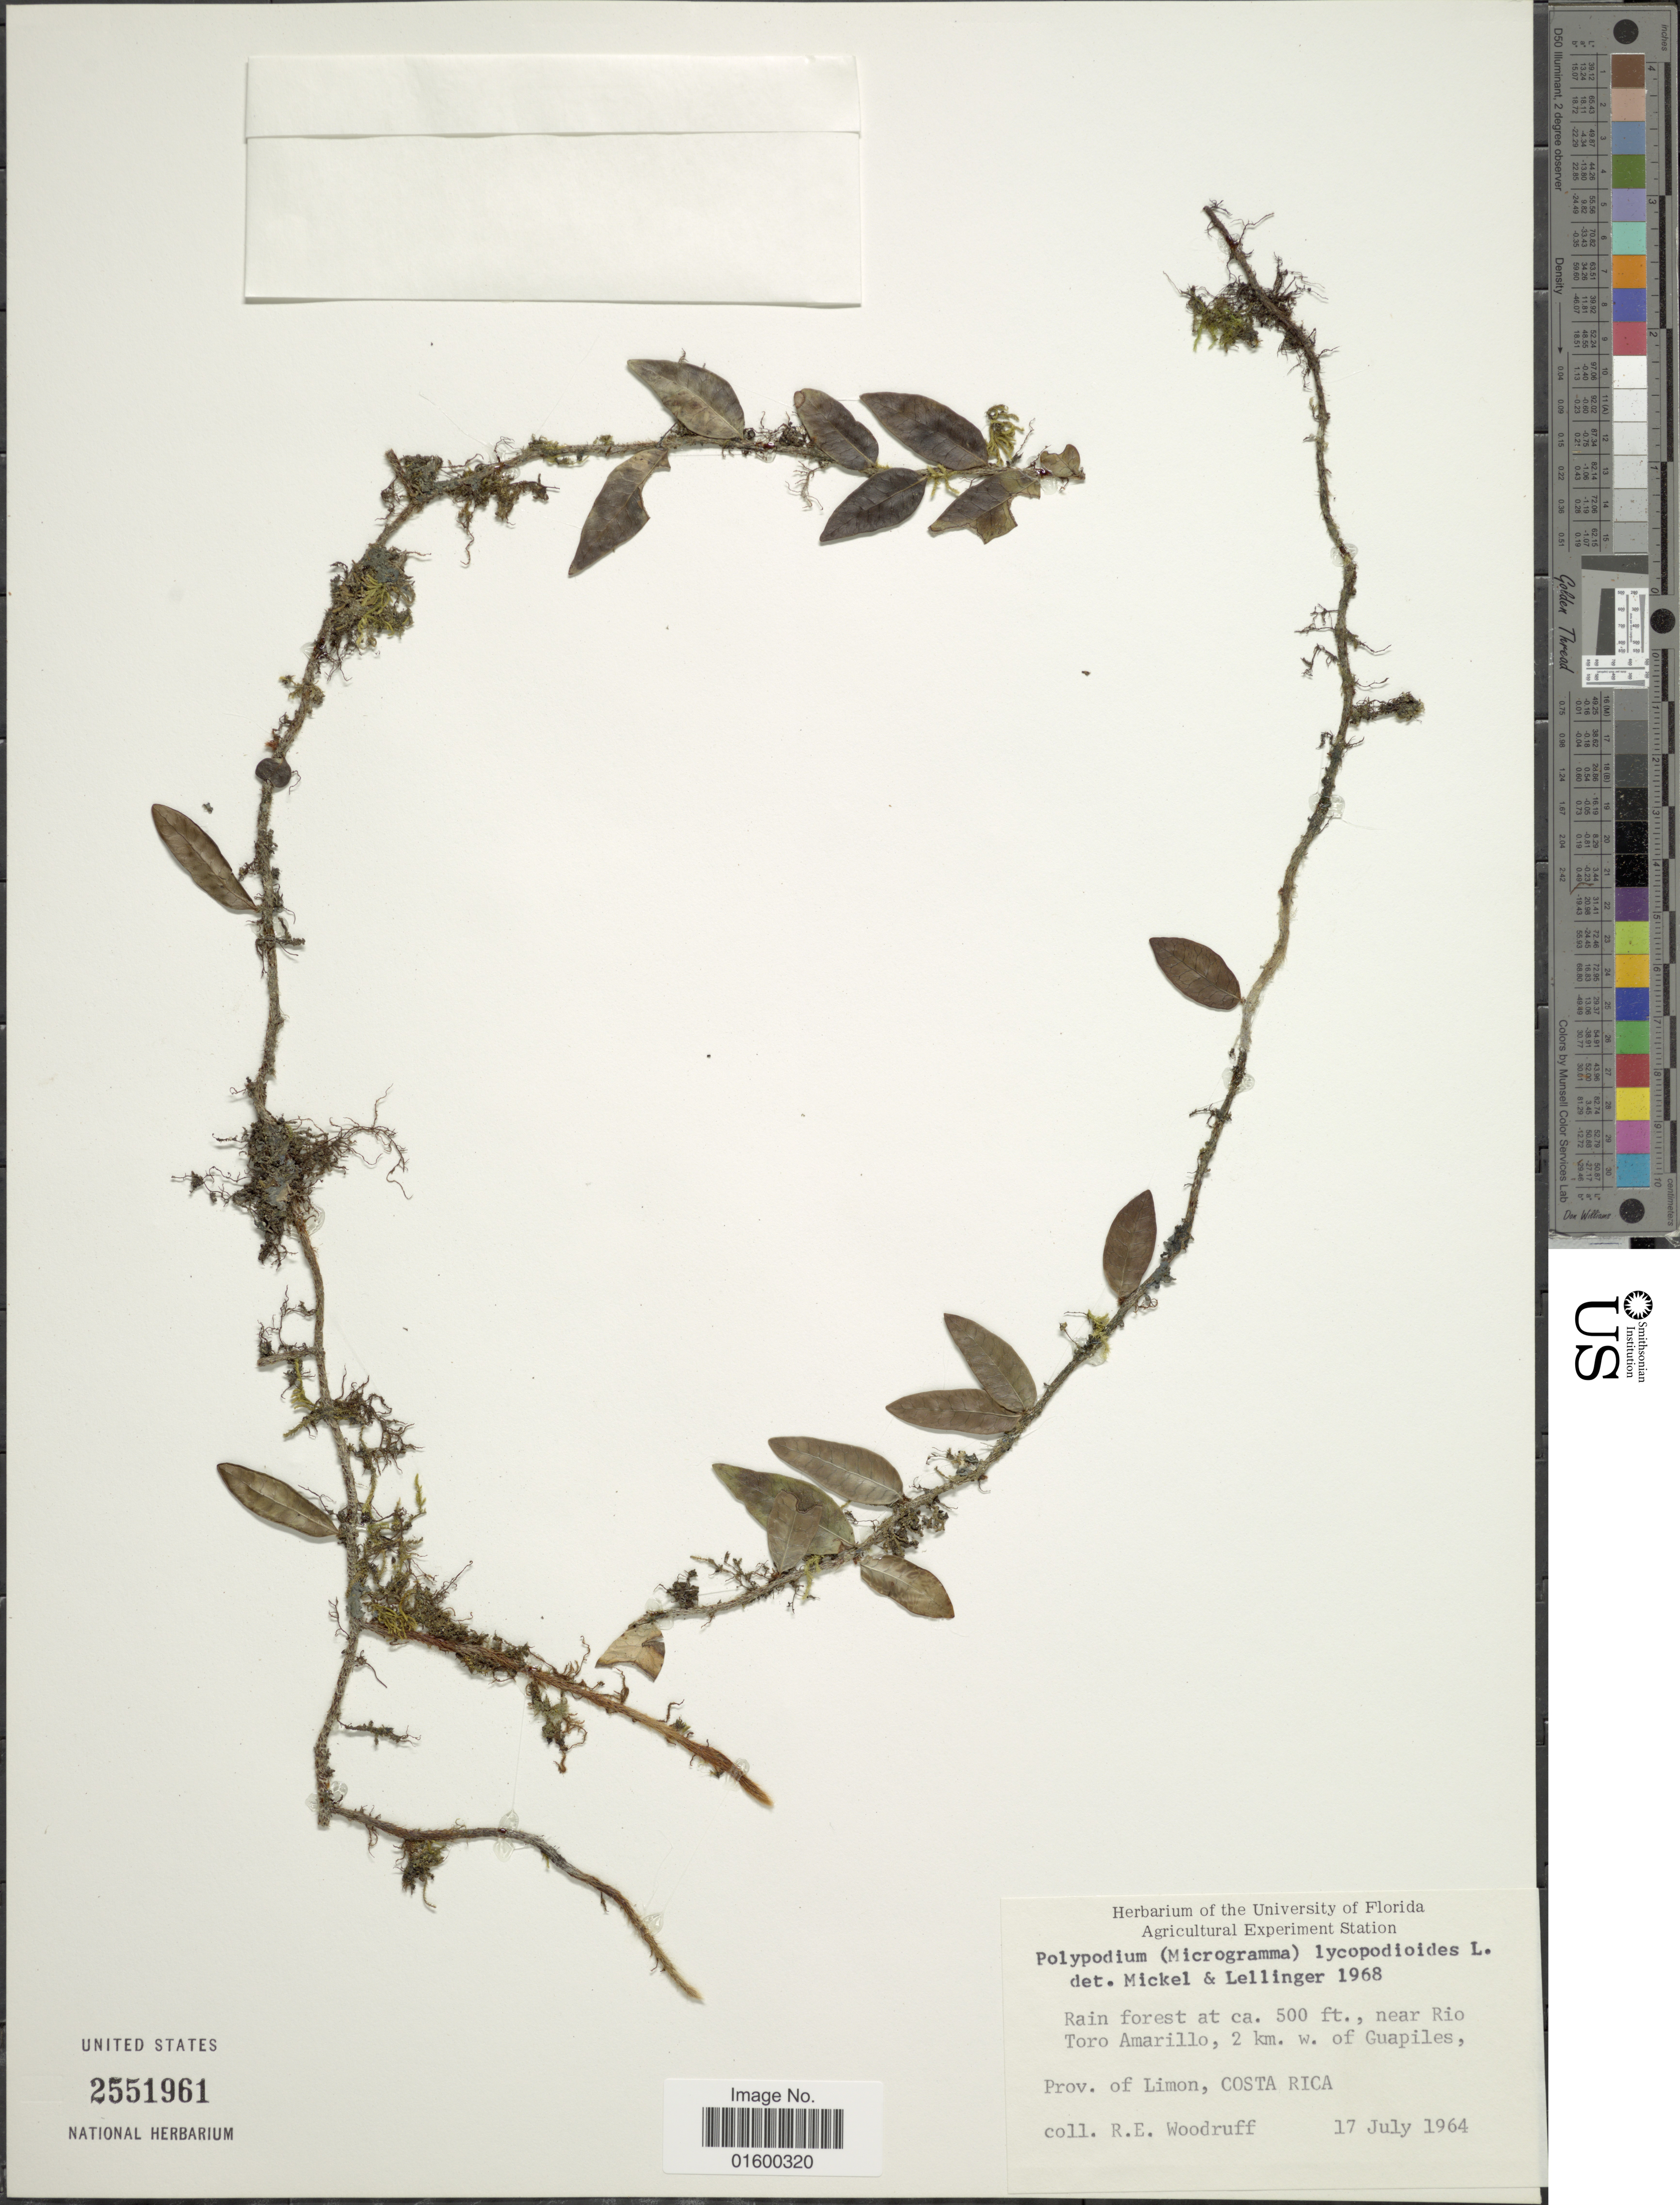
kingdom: Plantae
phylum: Tracheophyta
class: Polypodiopsida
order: Polypodiales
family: Polypodiaceae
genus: Microgramma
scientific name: Microgramma lycopodioides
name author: (L.) Copel.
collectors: R. Woodruff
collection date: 1964-07-17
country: Costa Rica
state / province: Limón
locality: Near Toro Amarillo, 2 km w. of Guapiles, Prov. Limon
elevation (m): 152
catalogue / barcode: US 2551961